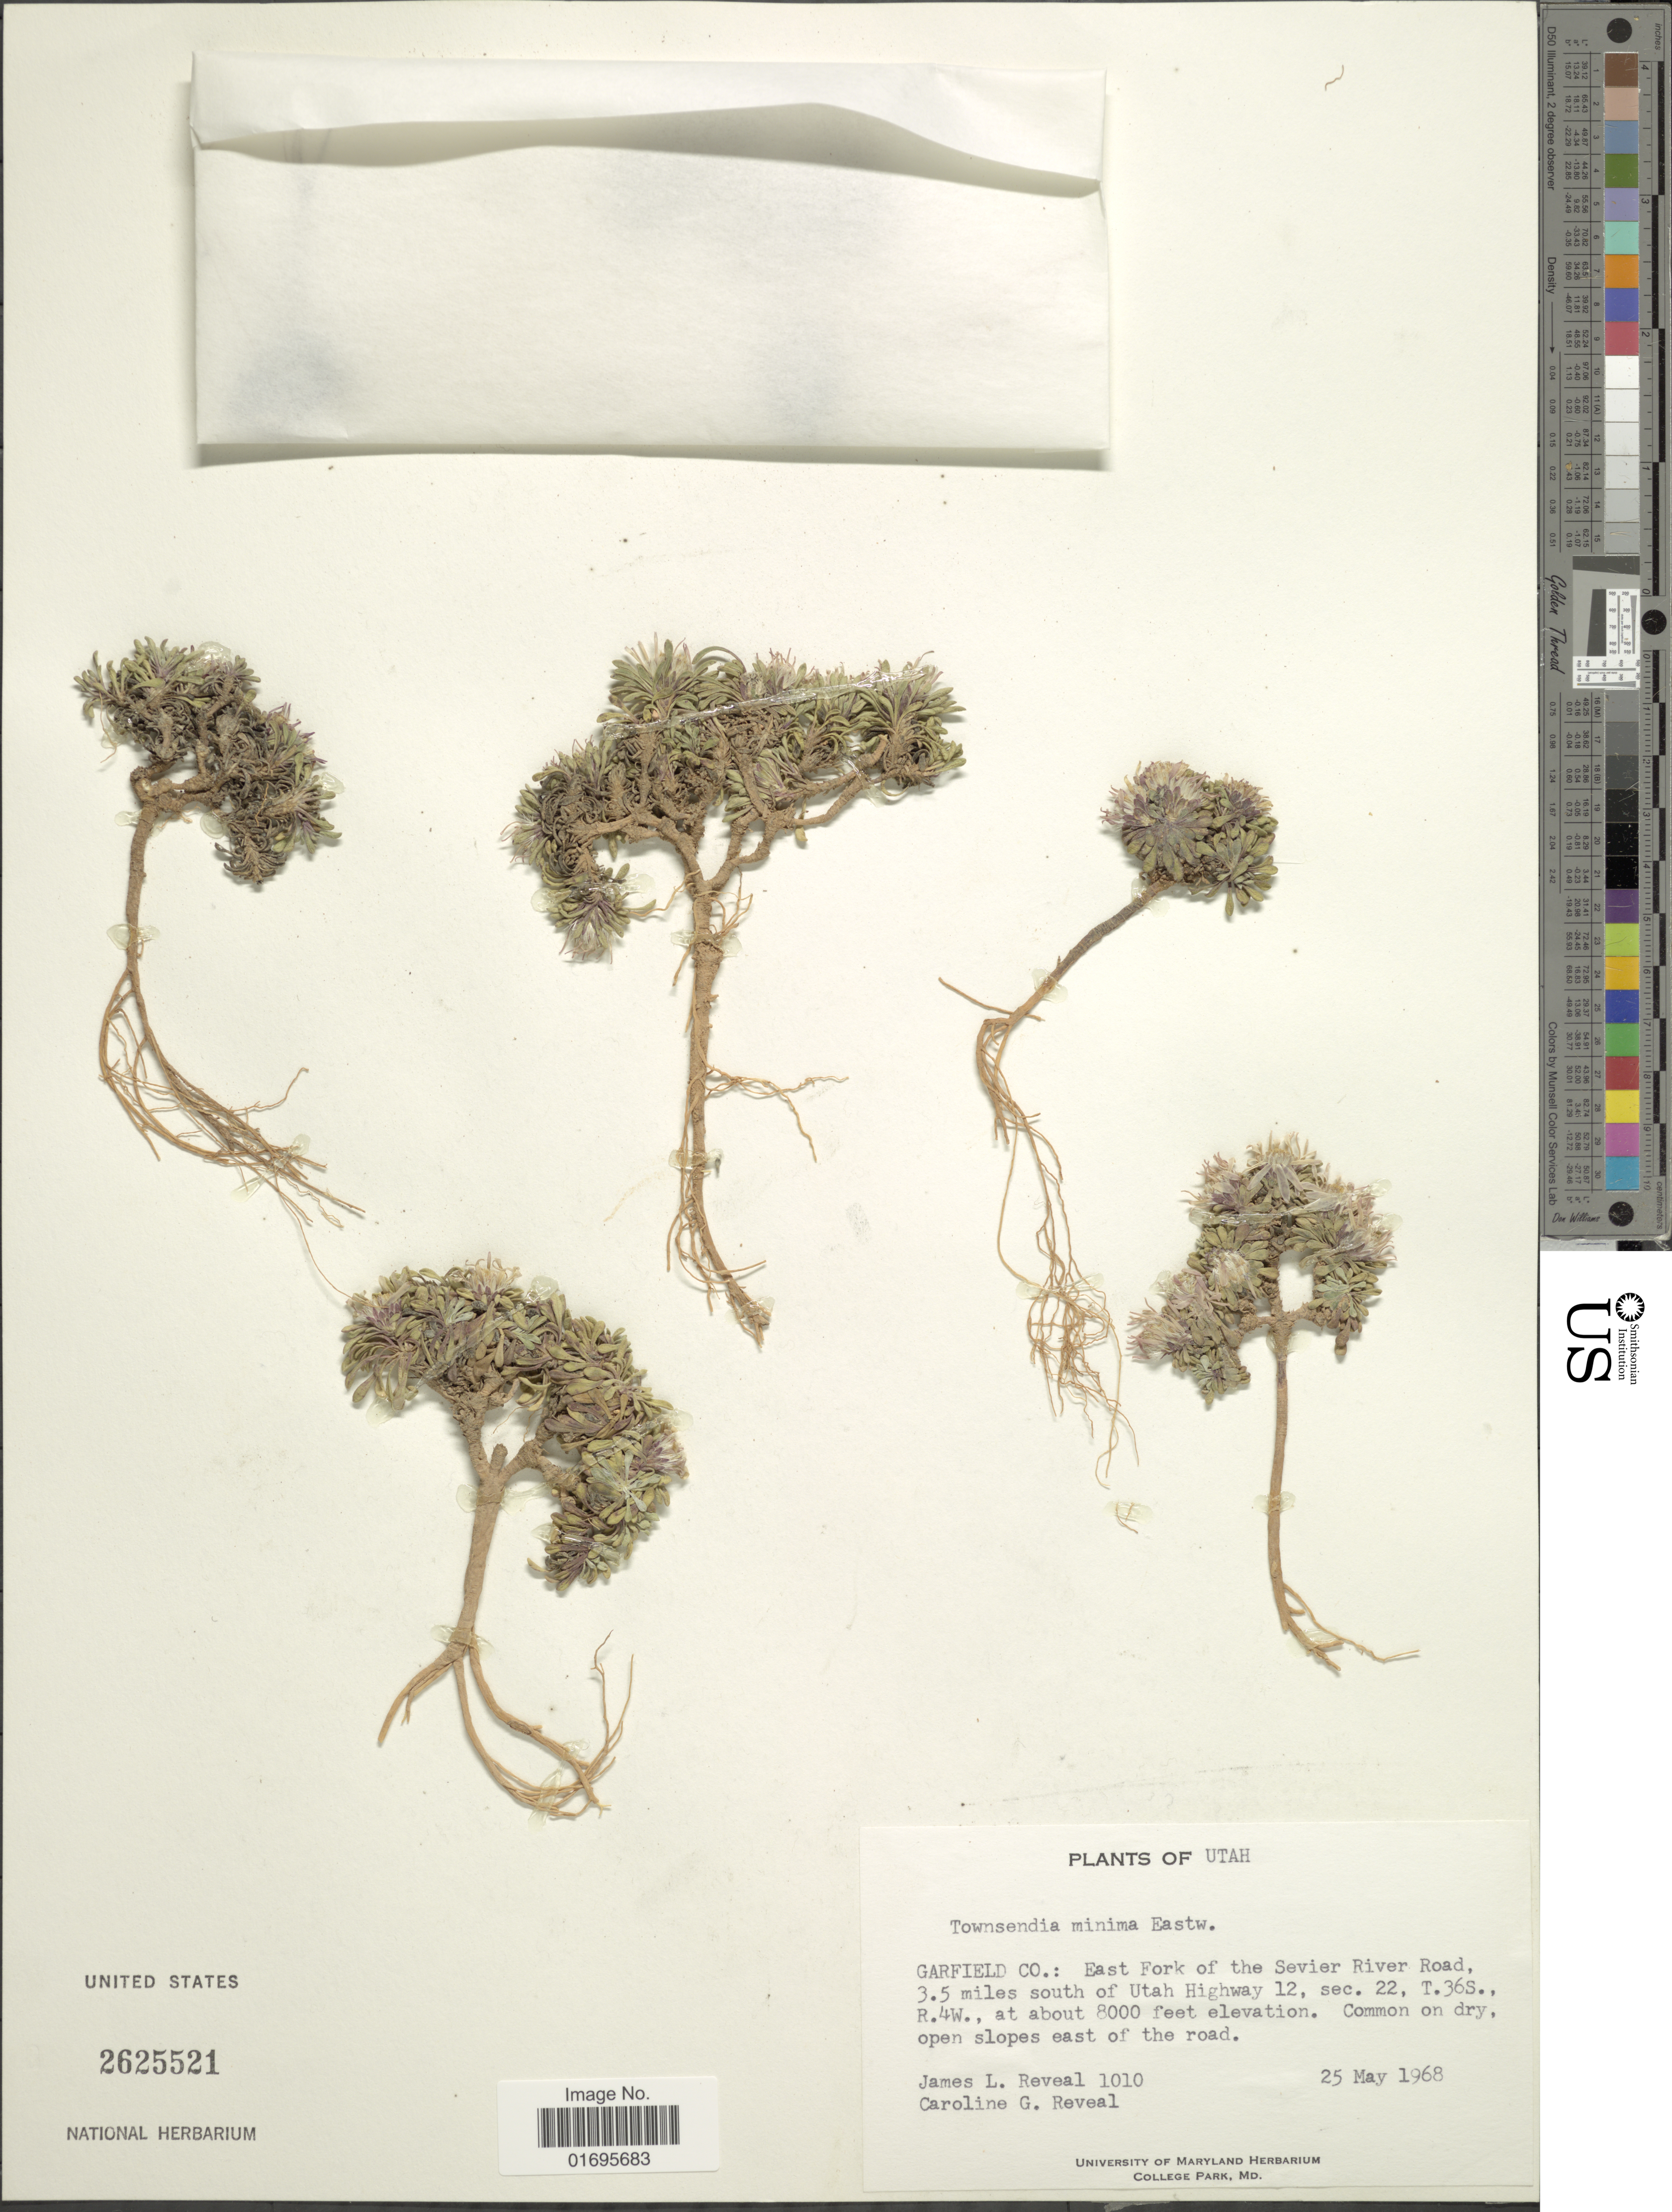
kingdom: Plantae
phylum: Tracheophyta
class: Magnoliopsida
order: Asterales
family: Asteraceae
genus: Townsendia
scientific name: Townsendia minima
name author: Eastw.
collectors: J. L. Reveal & C. G. Reveal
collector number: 1010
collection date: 1968-05-25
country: United States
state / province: Utah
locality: Garfield Co.: East Fork of the Sevier River Road, 3.5 miles south of Utah Higghway 12, sec. 22, T.36S., R.4W., common on dry, open slopes east of the road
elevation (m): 2438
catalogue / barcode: US 2625521